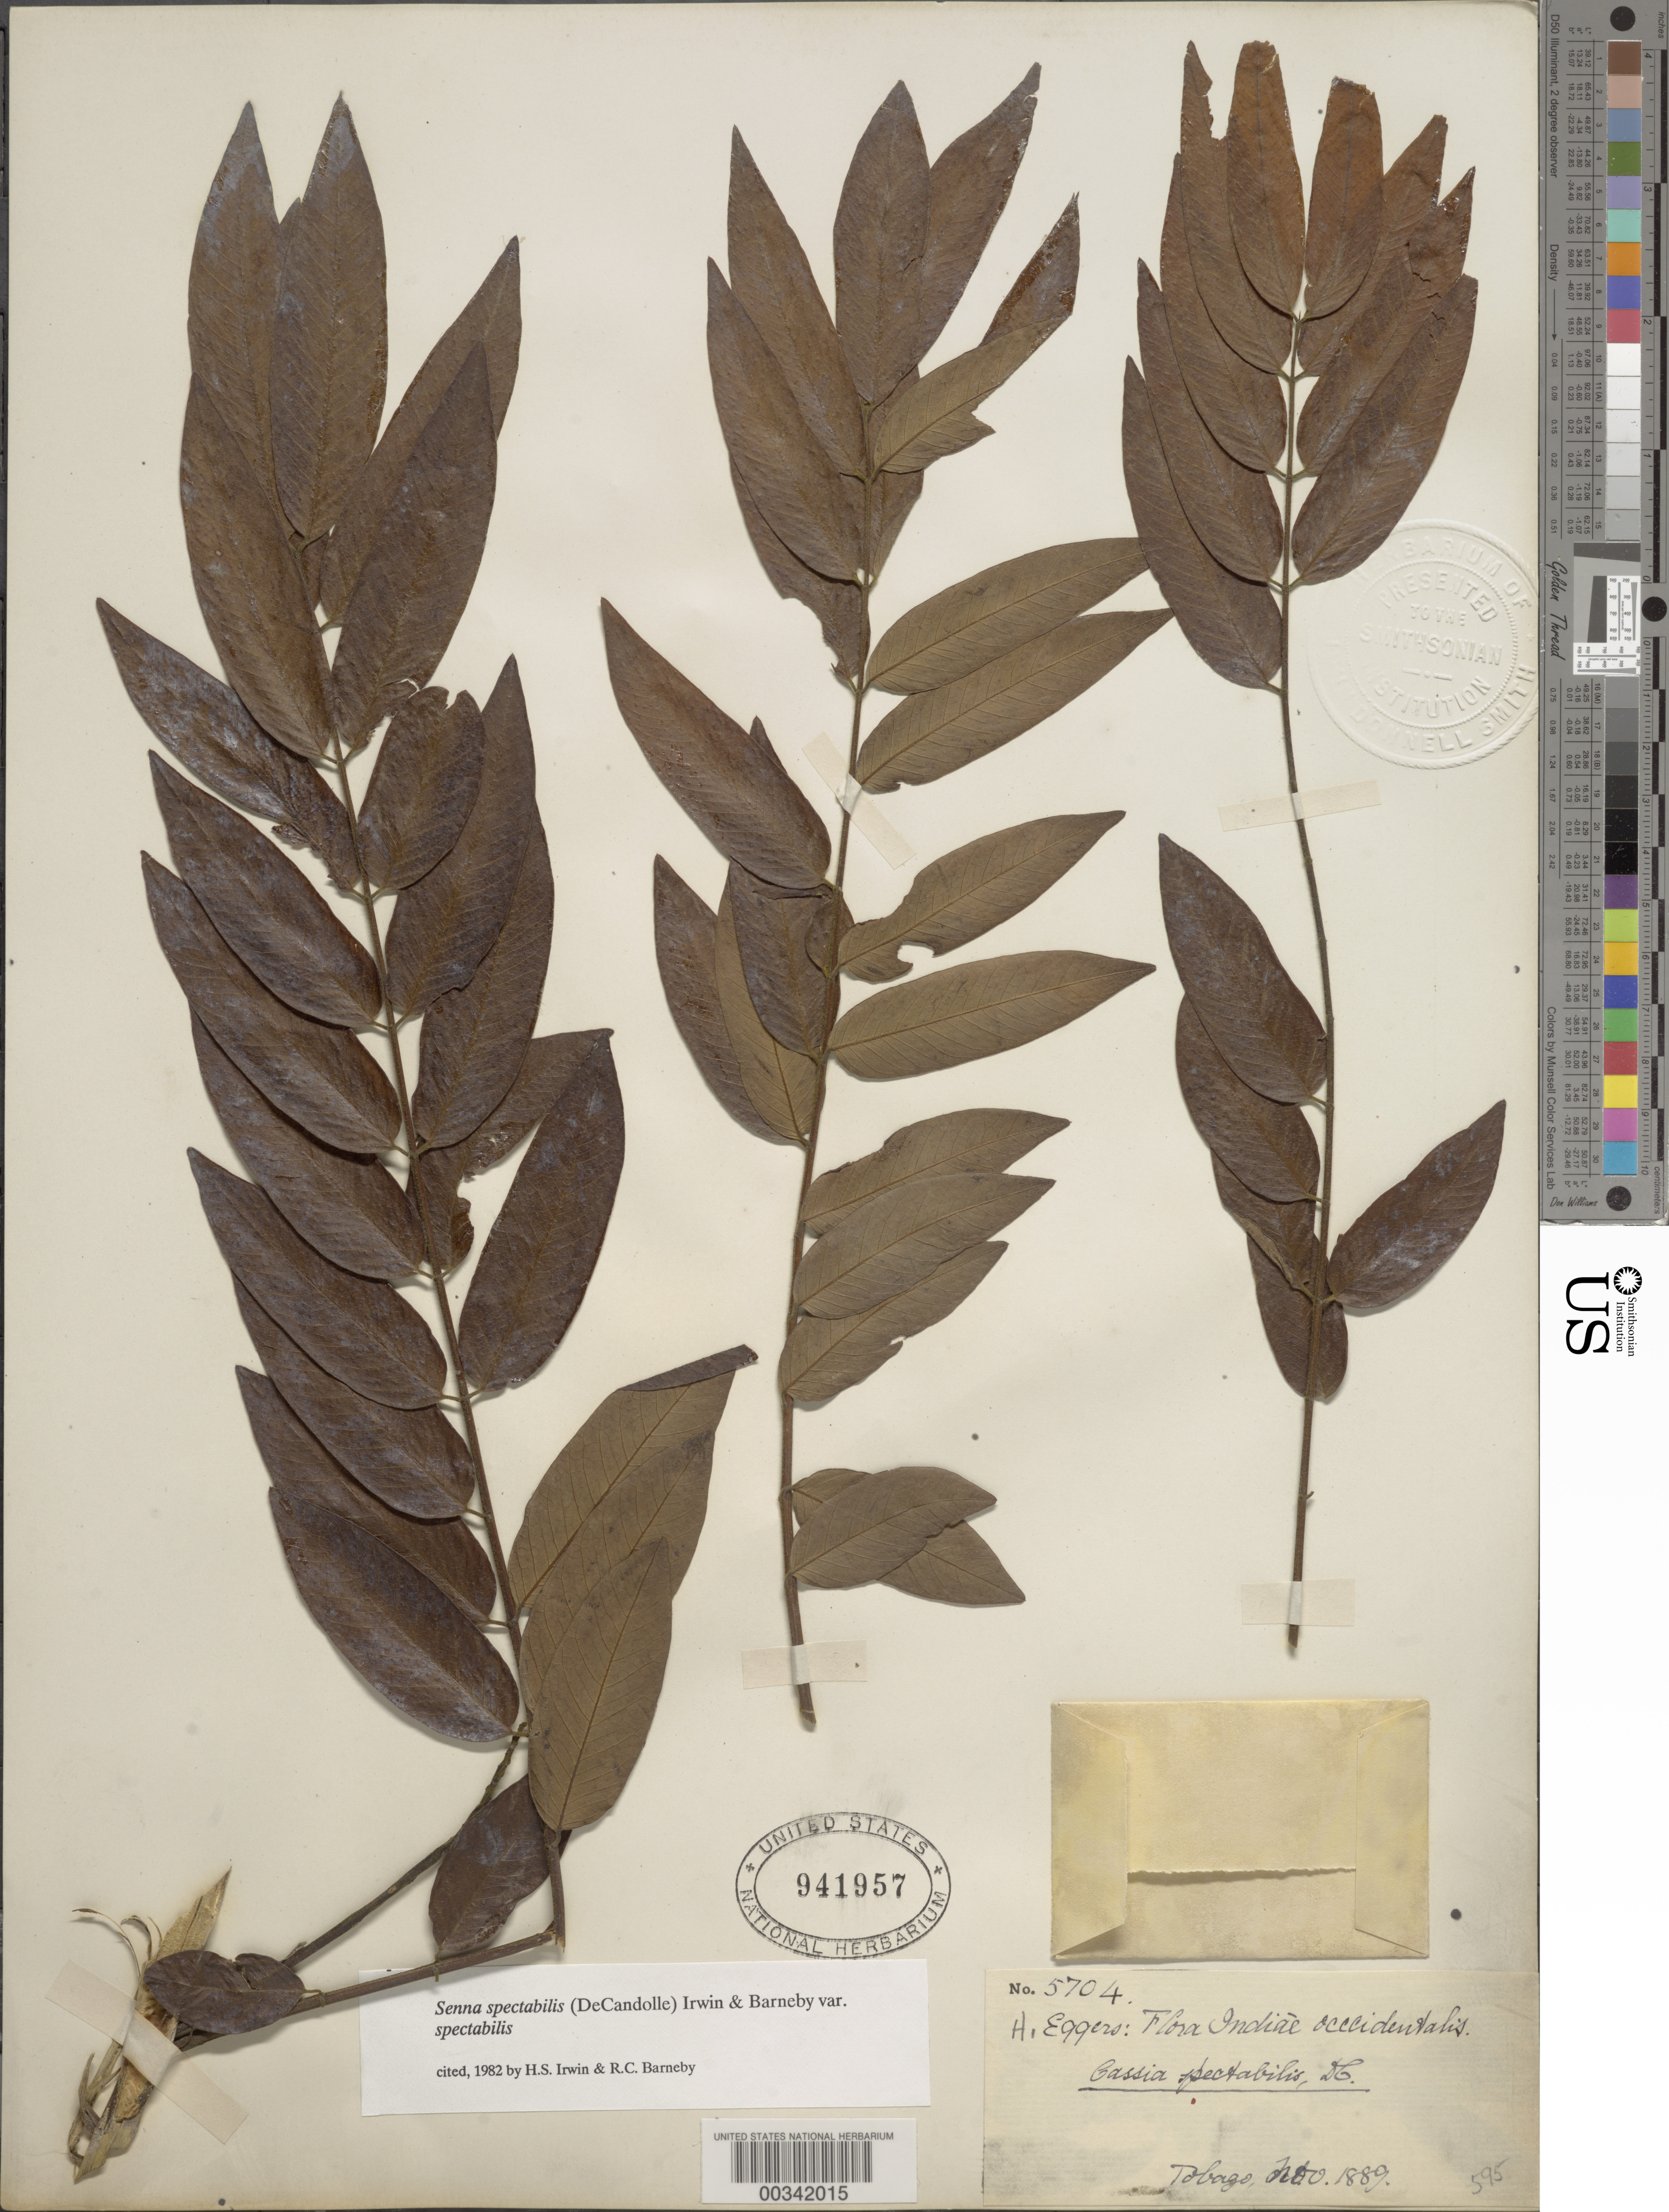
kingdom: Plantae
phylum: Tracheophyta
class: Magnoliopsida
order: Fabales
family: Fabaceae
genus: Senna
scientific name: Senna spectabilis var. spectabilis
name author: (DC.) H.S. Irwin & Barneby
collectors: H. F. A. von Eggers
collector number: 5704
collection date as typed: Nov 1889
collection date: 1889-11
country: Trinidad and Tobago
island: Tobago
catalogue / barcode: US 941957